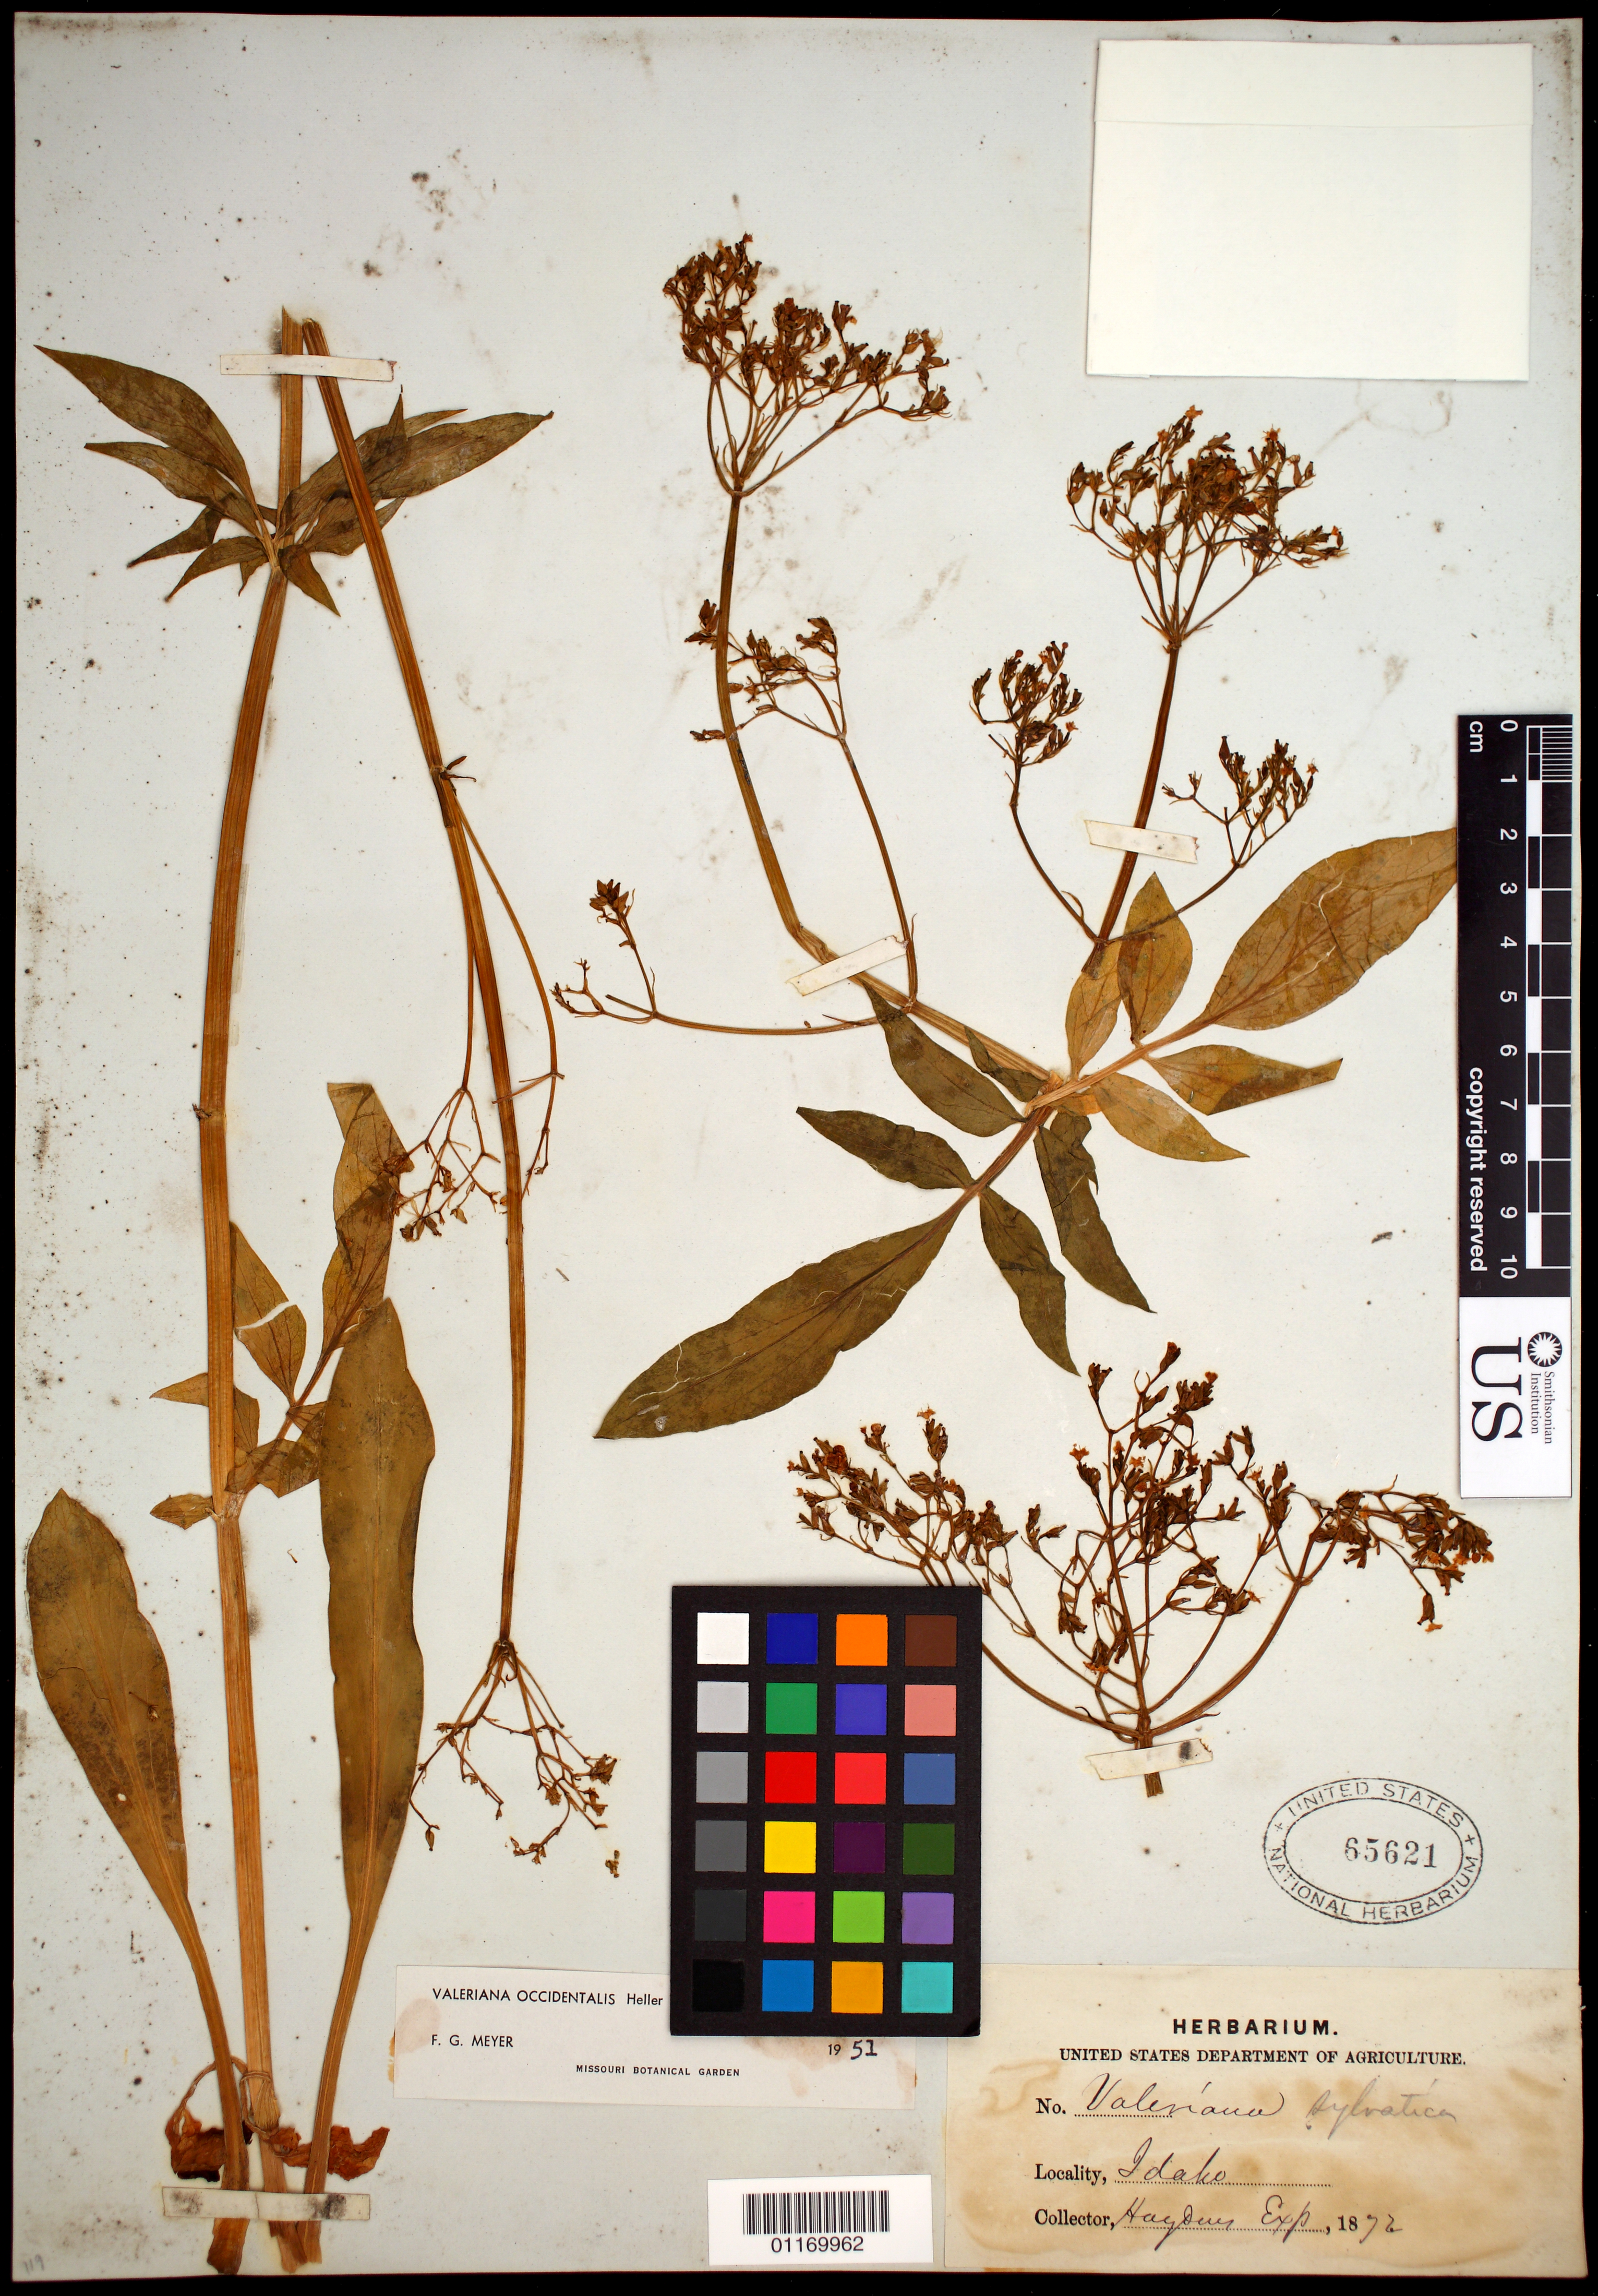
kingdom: Plantae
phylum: Tracheophyta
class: Magnoliopsida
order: Dipsacales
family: Caprifoliaceae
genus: Valeriana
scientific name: Valeriana occidentalis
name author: A. Heller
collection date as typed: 1872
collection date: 1872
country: United States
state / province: Idaho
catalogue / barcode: US 65621